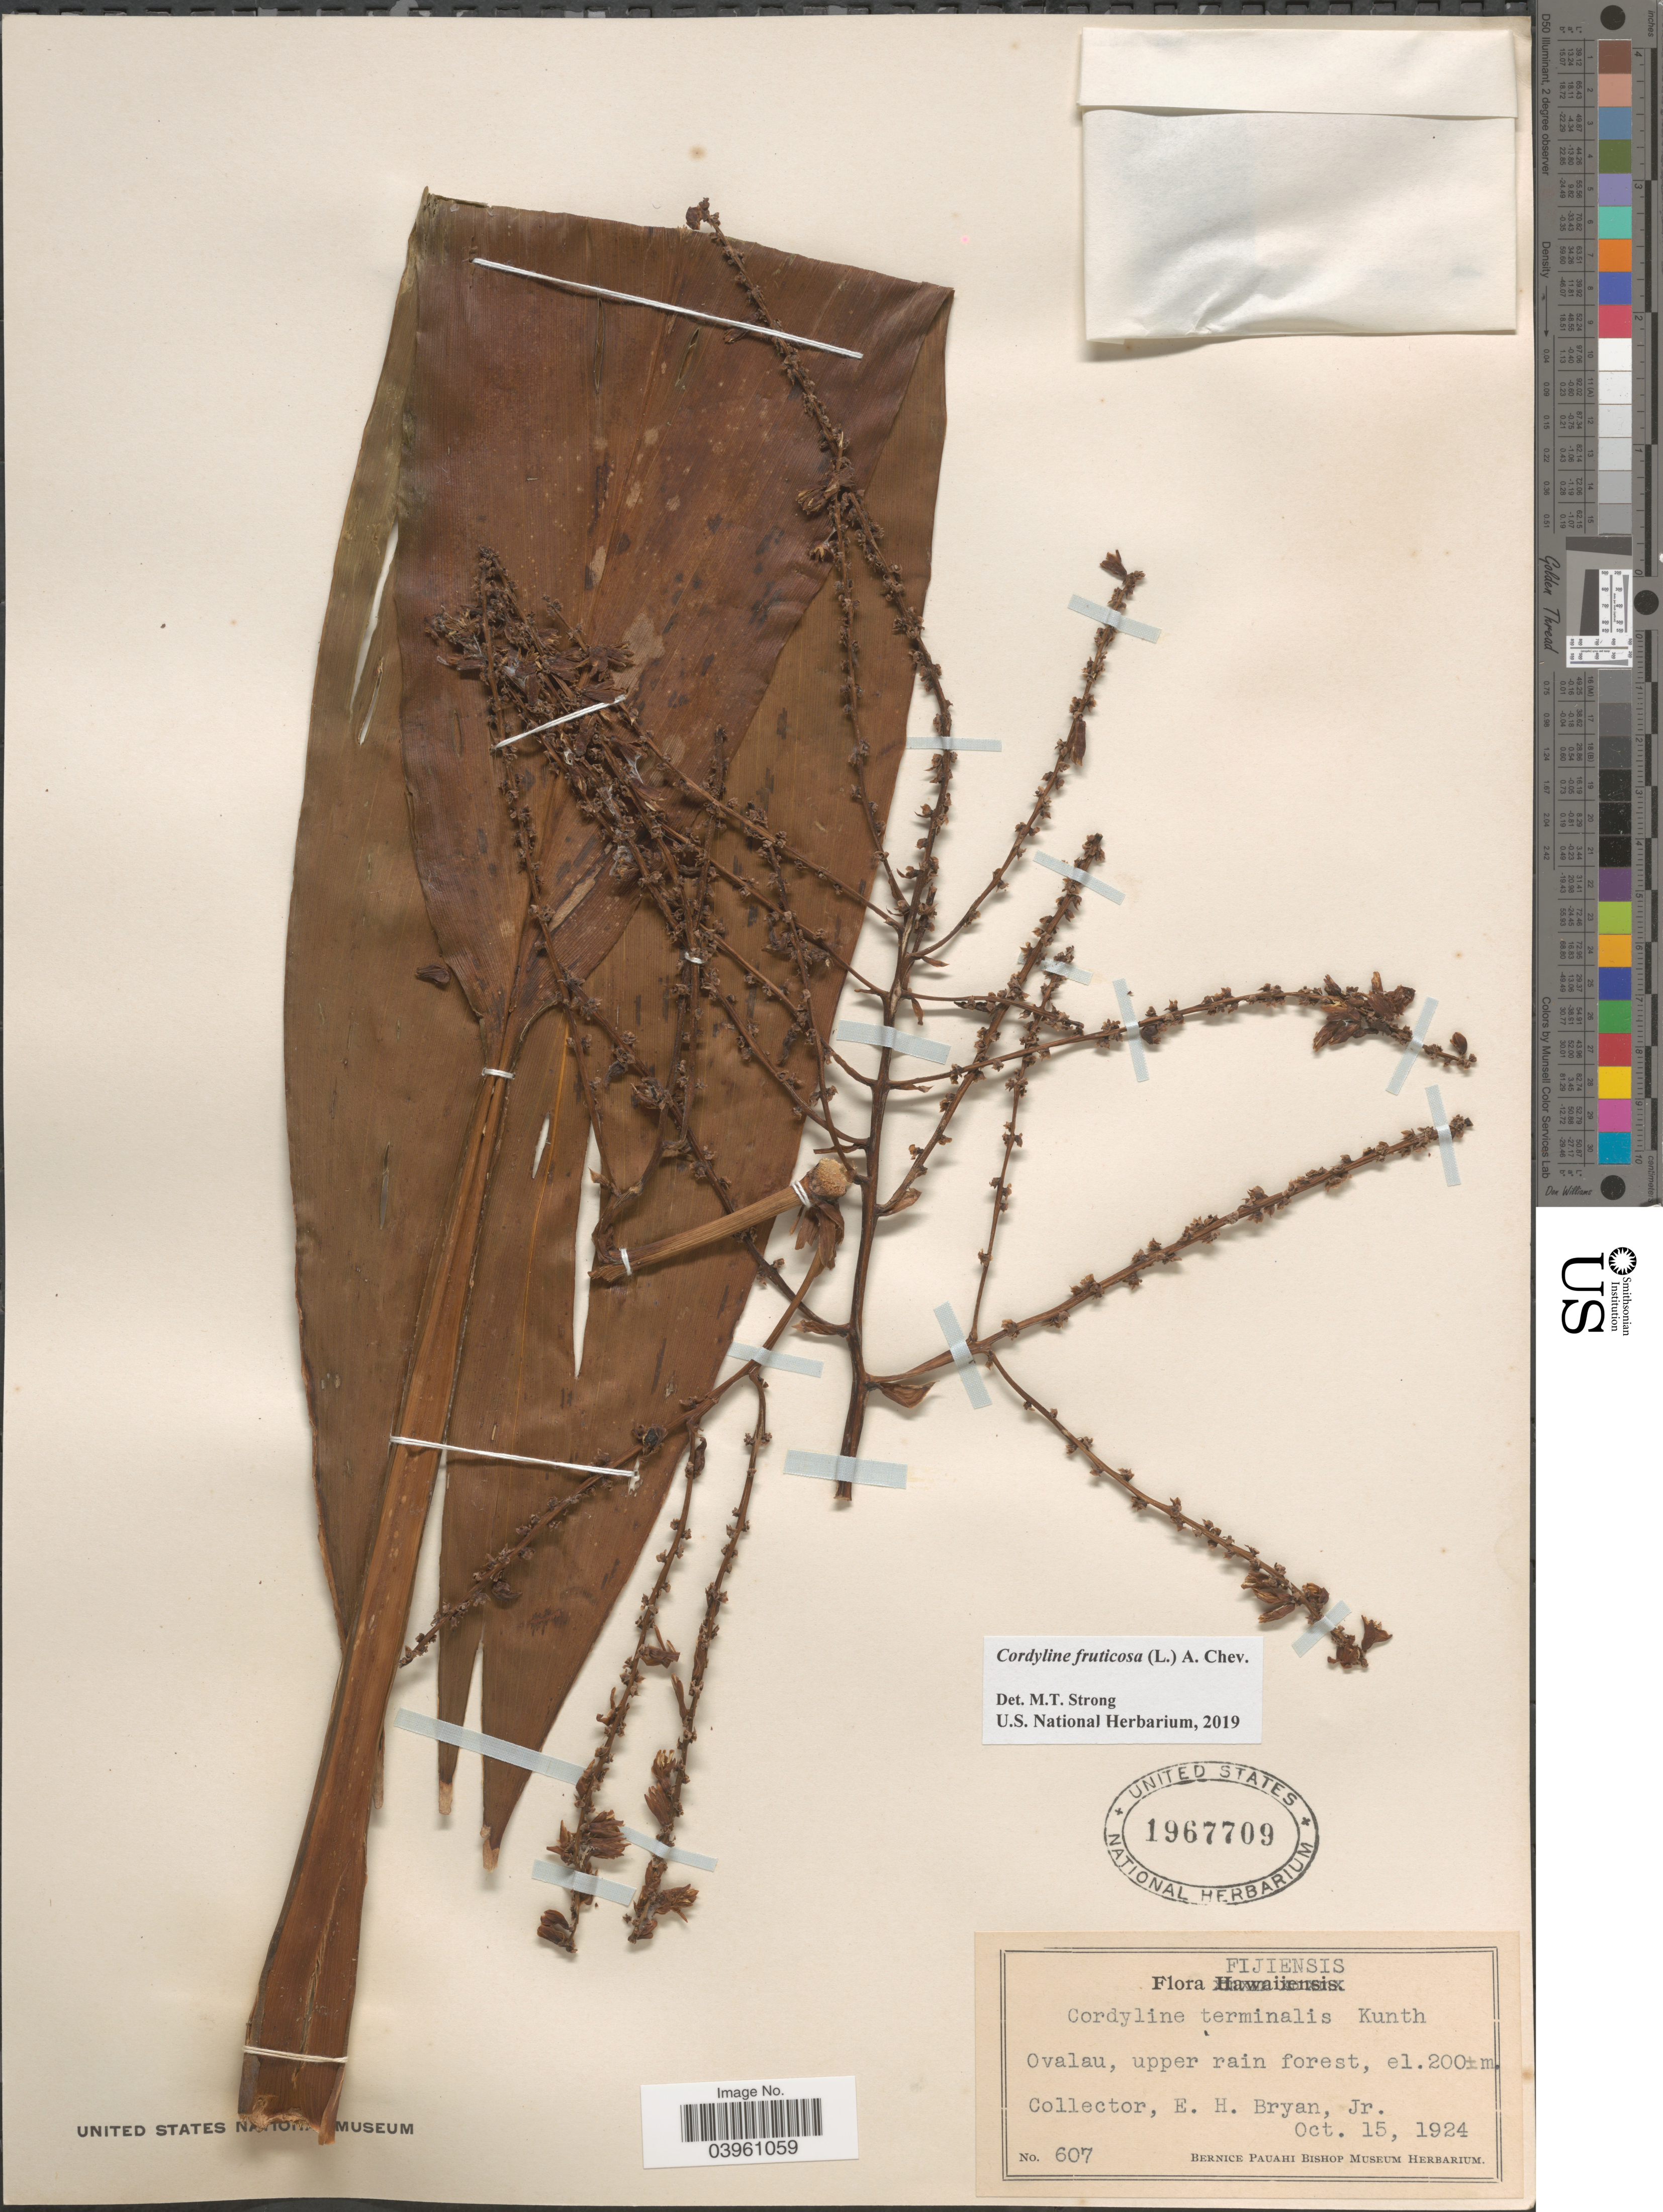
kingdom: Plantae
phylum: Tracheophyta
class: Liliopsida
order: Asparagales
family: Asparagaceae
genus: Cordyline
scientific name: Cordyline fruticosa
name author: (L.) A. Chev.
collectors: E. Bryan Jr.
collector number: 607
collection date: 1924-10-15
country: Fiji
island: Ovalau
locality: Ovalau, upper rain forest.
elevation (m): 200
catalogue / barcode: US 1967709